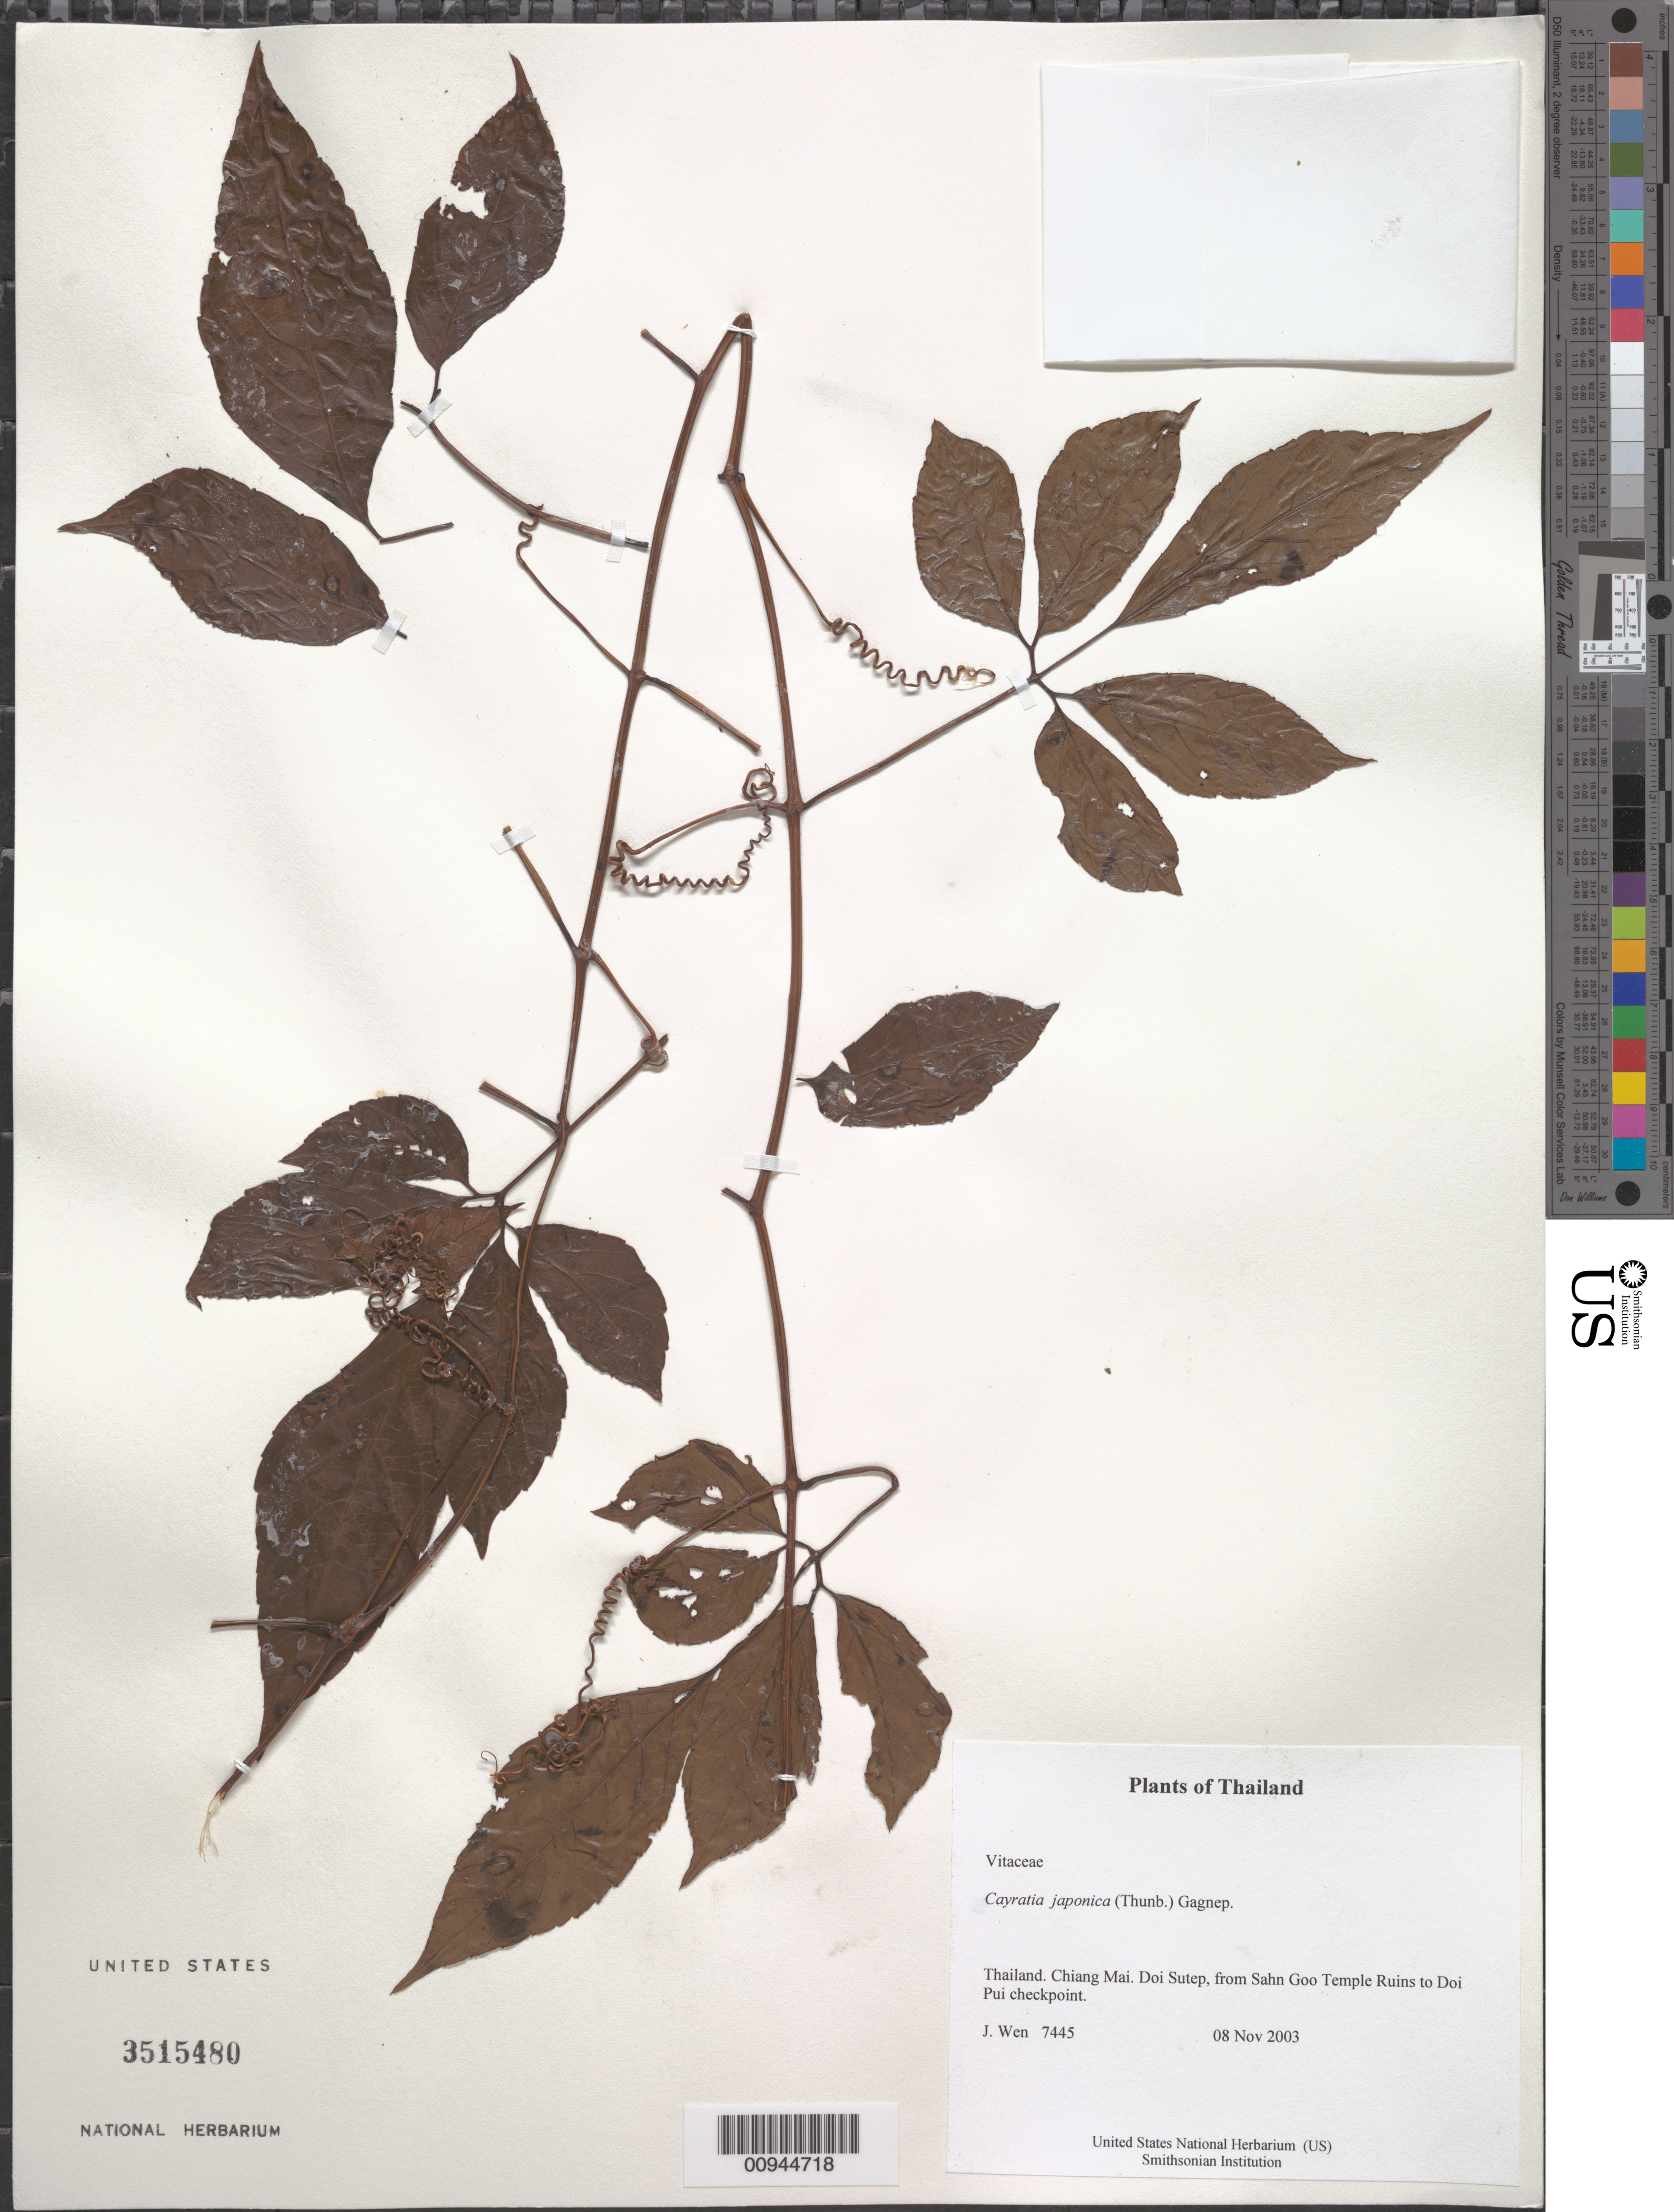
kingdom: Plantae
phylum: Tracheophyta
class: Magnoliopsida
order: Vitales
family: Vitaceae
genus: Causonis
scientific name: Causonis japonica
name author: (Thunb.) Raf.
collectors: J. Wen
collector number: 7445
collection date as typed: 08 Nov 2003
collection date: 2003-11-08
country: Thailand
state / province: Chiang Mai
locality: Doi Sutep, from Sahn Goo Temple Ruins to Doi Pui checkpoint.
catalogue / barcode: US 3515480